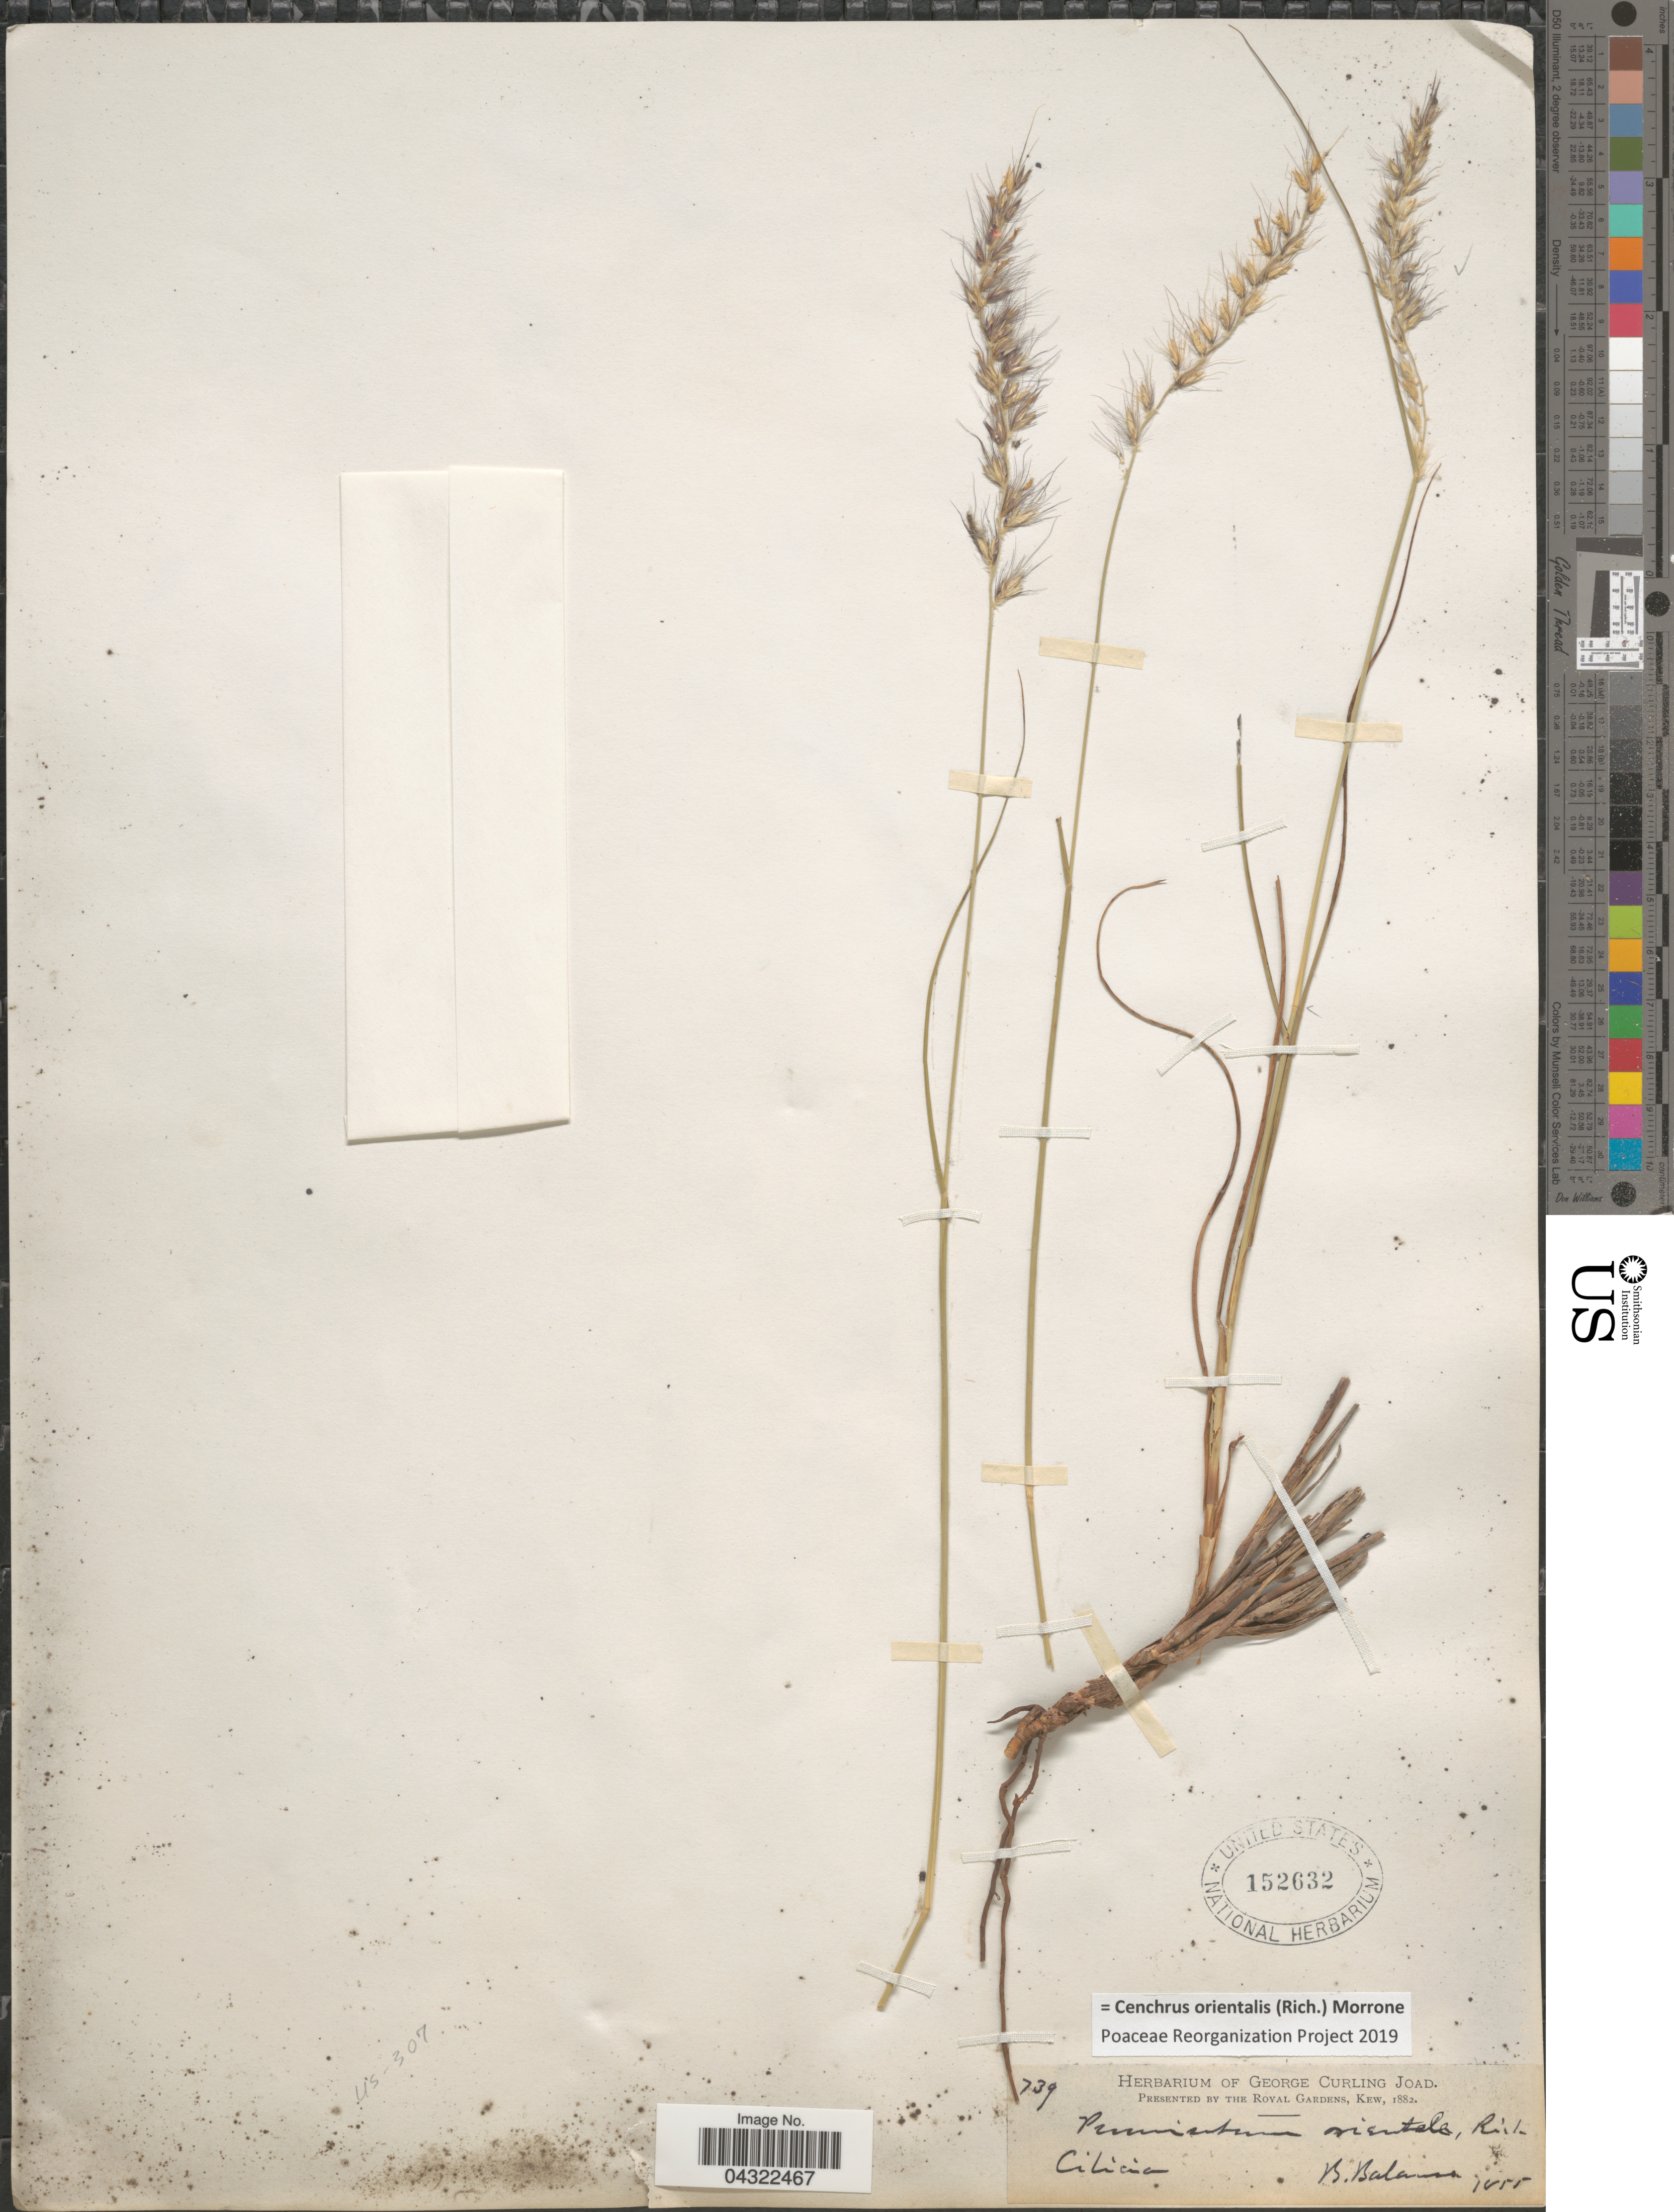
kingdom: Plantae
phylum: Tracheophyta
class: Liliopsida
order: Poales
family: Poaceae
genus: Cenchrus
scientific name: Cenchrus orientalis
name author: (Rich.) Morrone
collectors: B. Balansa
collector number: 739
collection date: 1855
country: Turkey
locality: Cilicia.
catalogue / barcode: US 152632